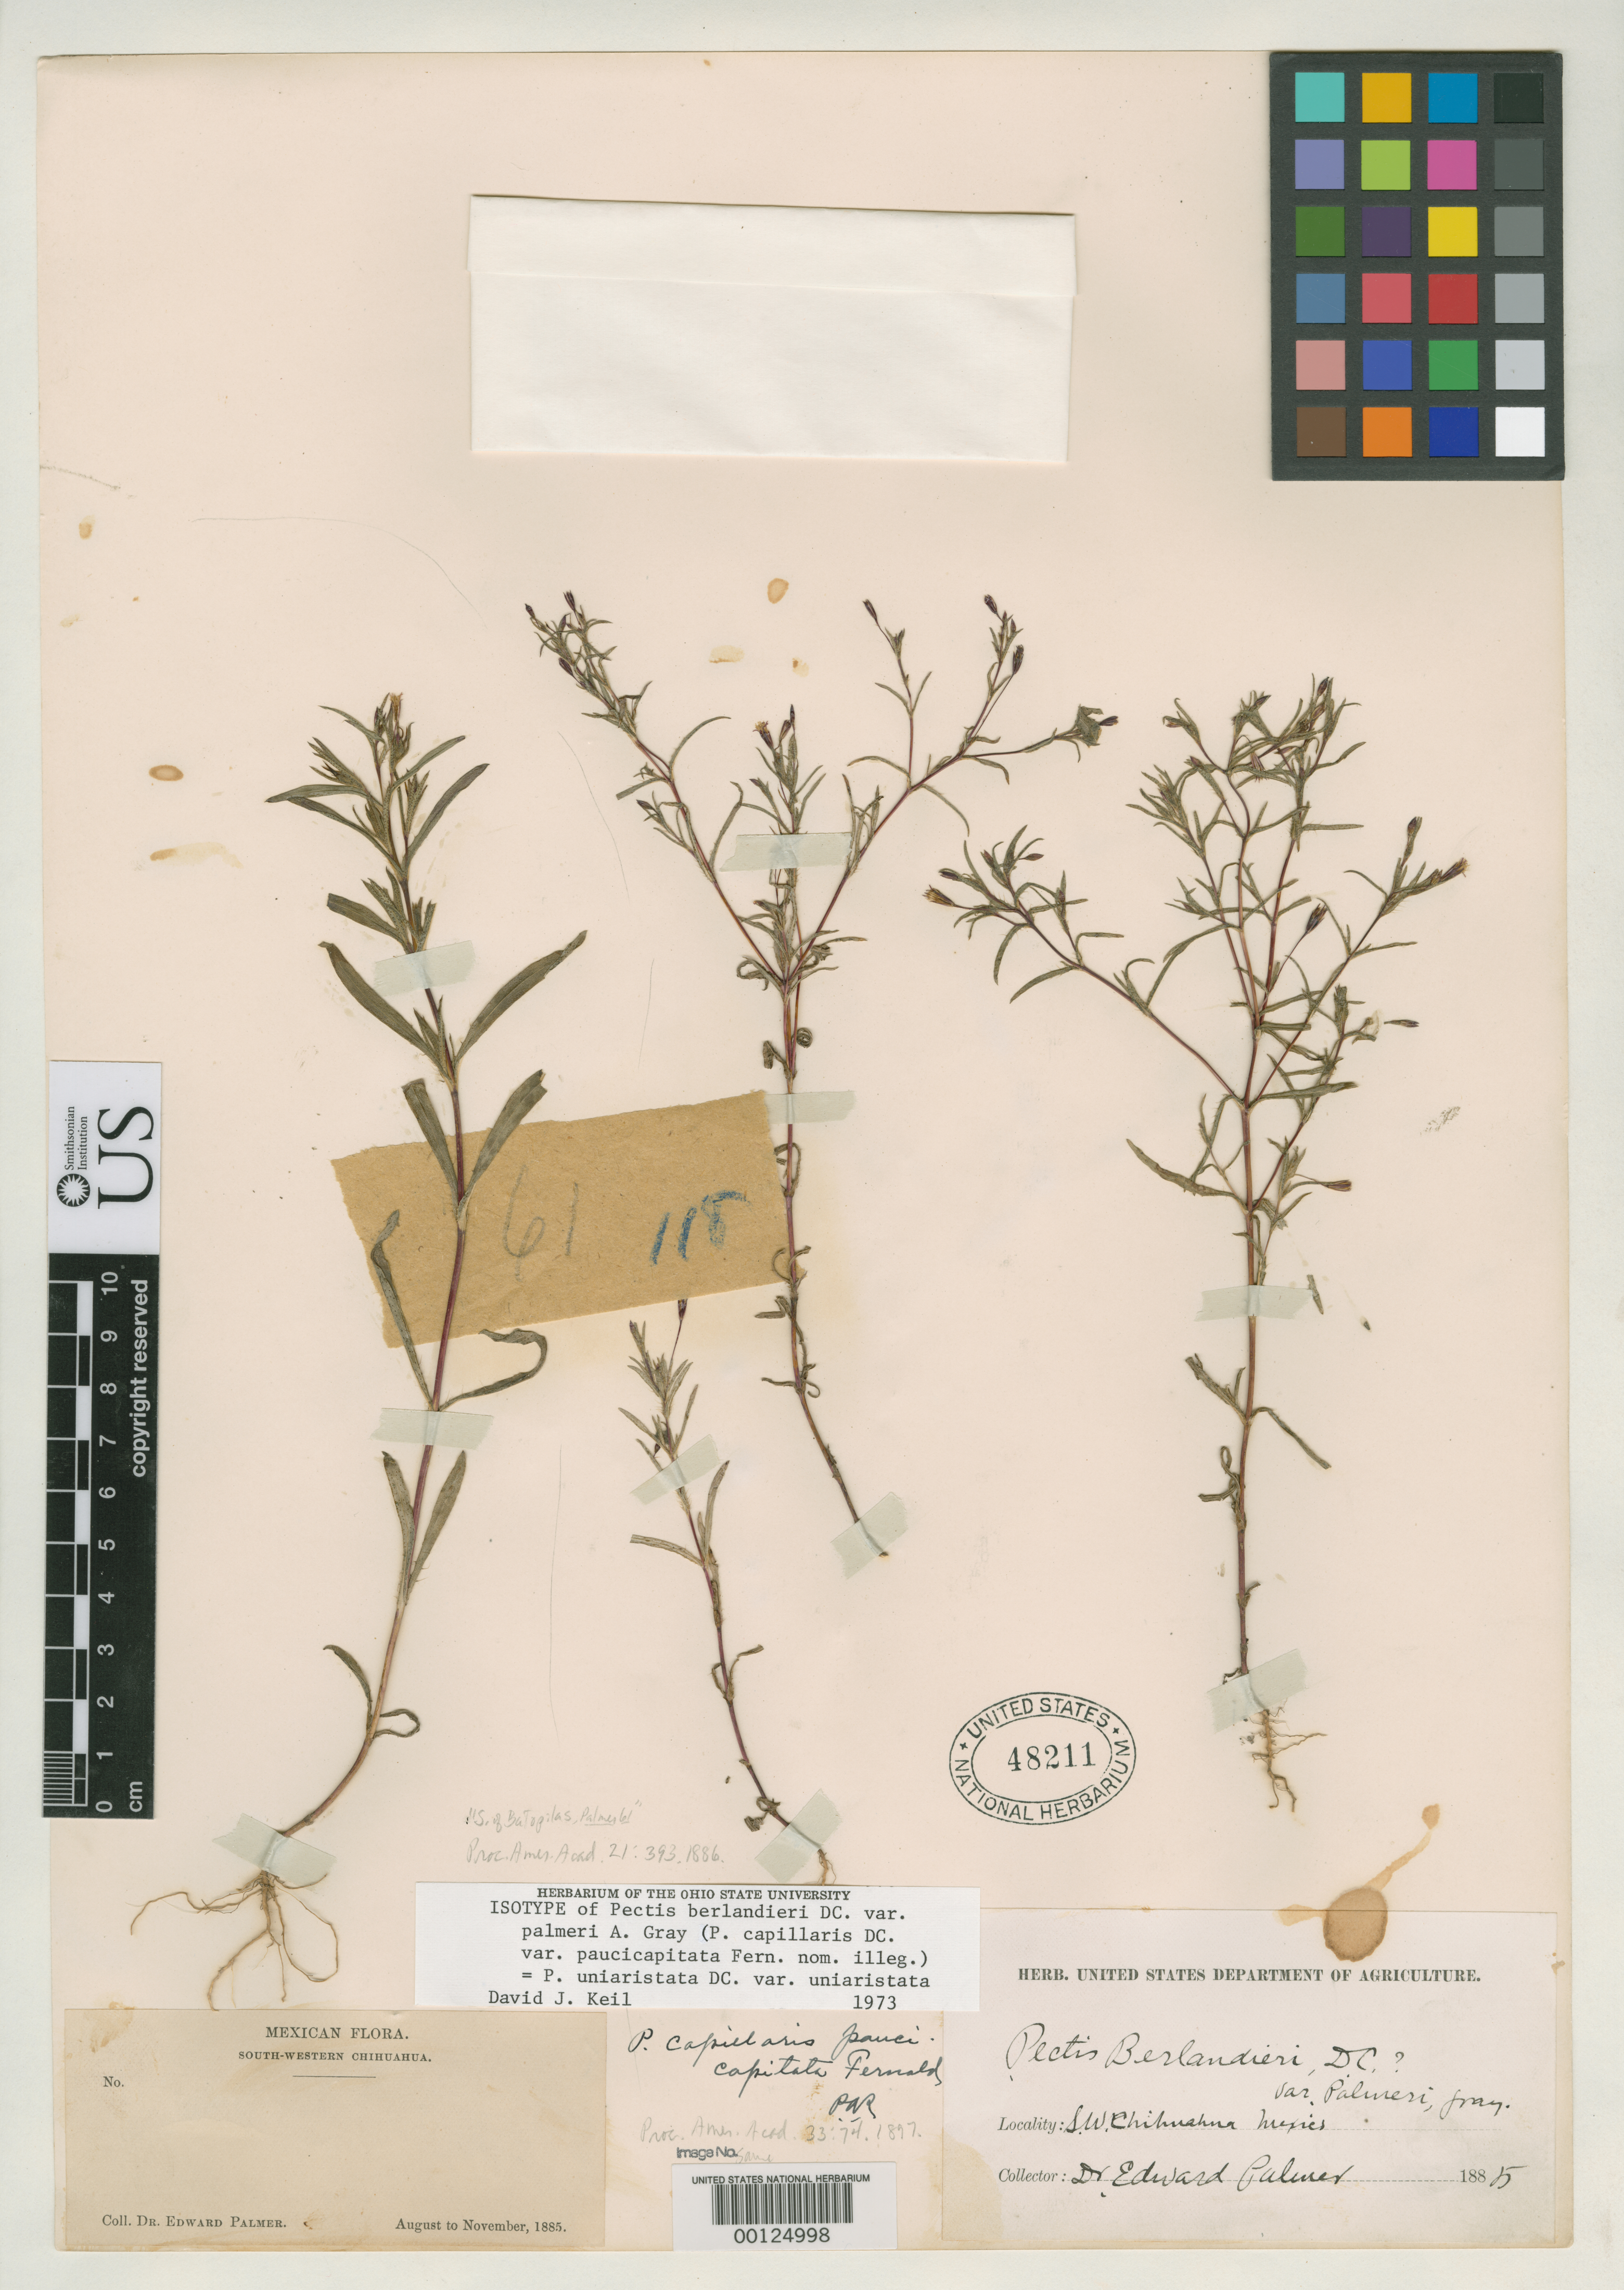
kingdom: Plantae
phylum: Tracheophyta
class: Magnoliopsida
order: Asterales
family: Asteraceae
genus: Pectis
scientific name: Pectis berlandieri var. palmeri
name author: A. Gray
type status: Isotype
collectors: E. Palmer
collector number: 61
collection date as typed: Aug 1885 to -- Nov 1885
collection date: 1885-08/1885-11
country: Mexico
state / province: Chihuahua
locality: S of Batopilas.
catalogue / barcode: US 48211